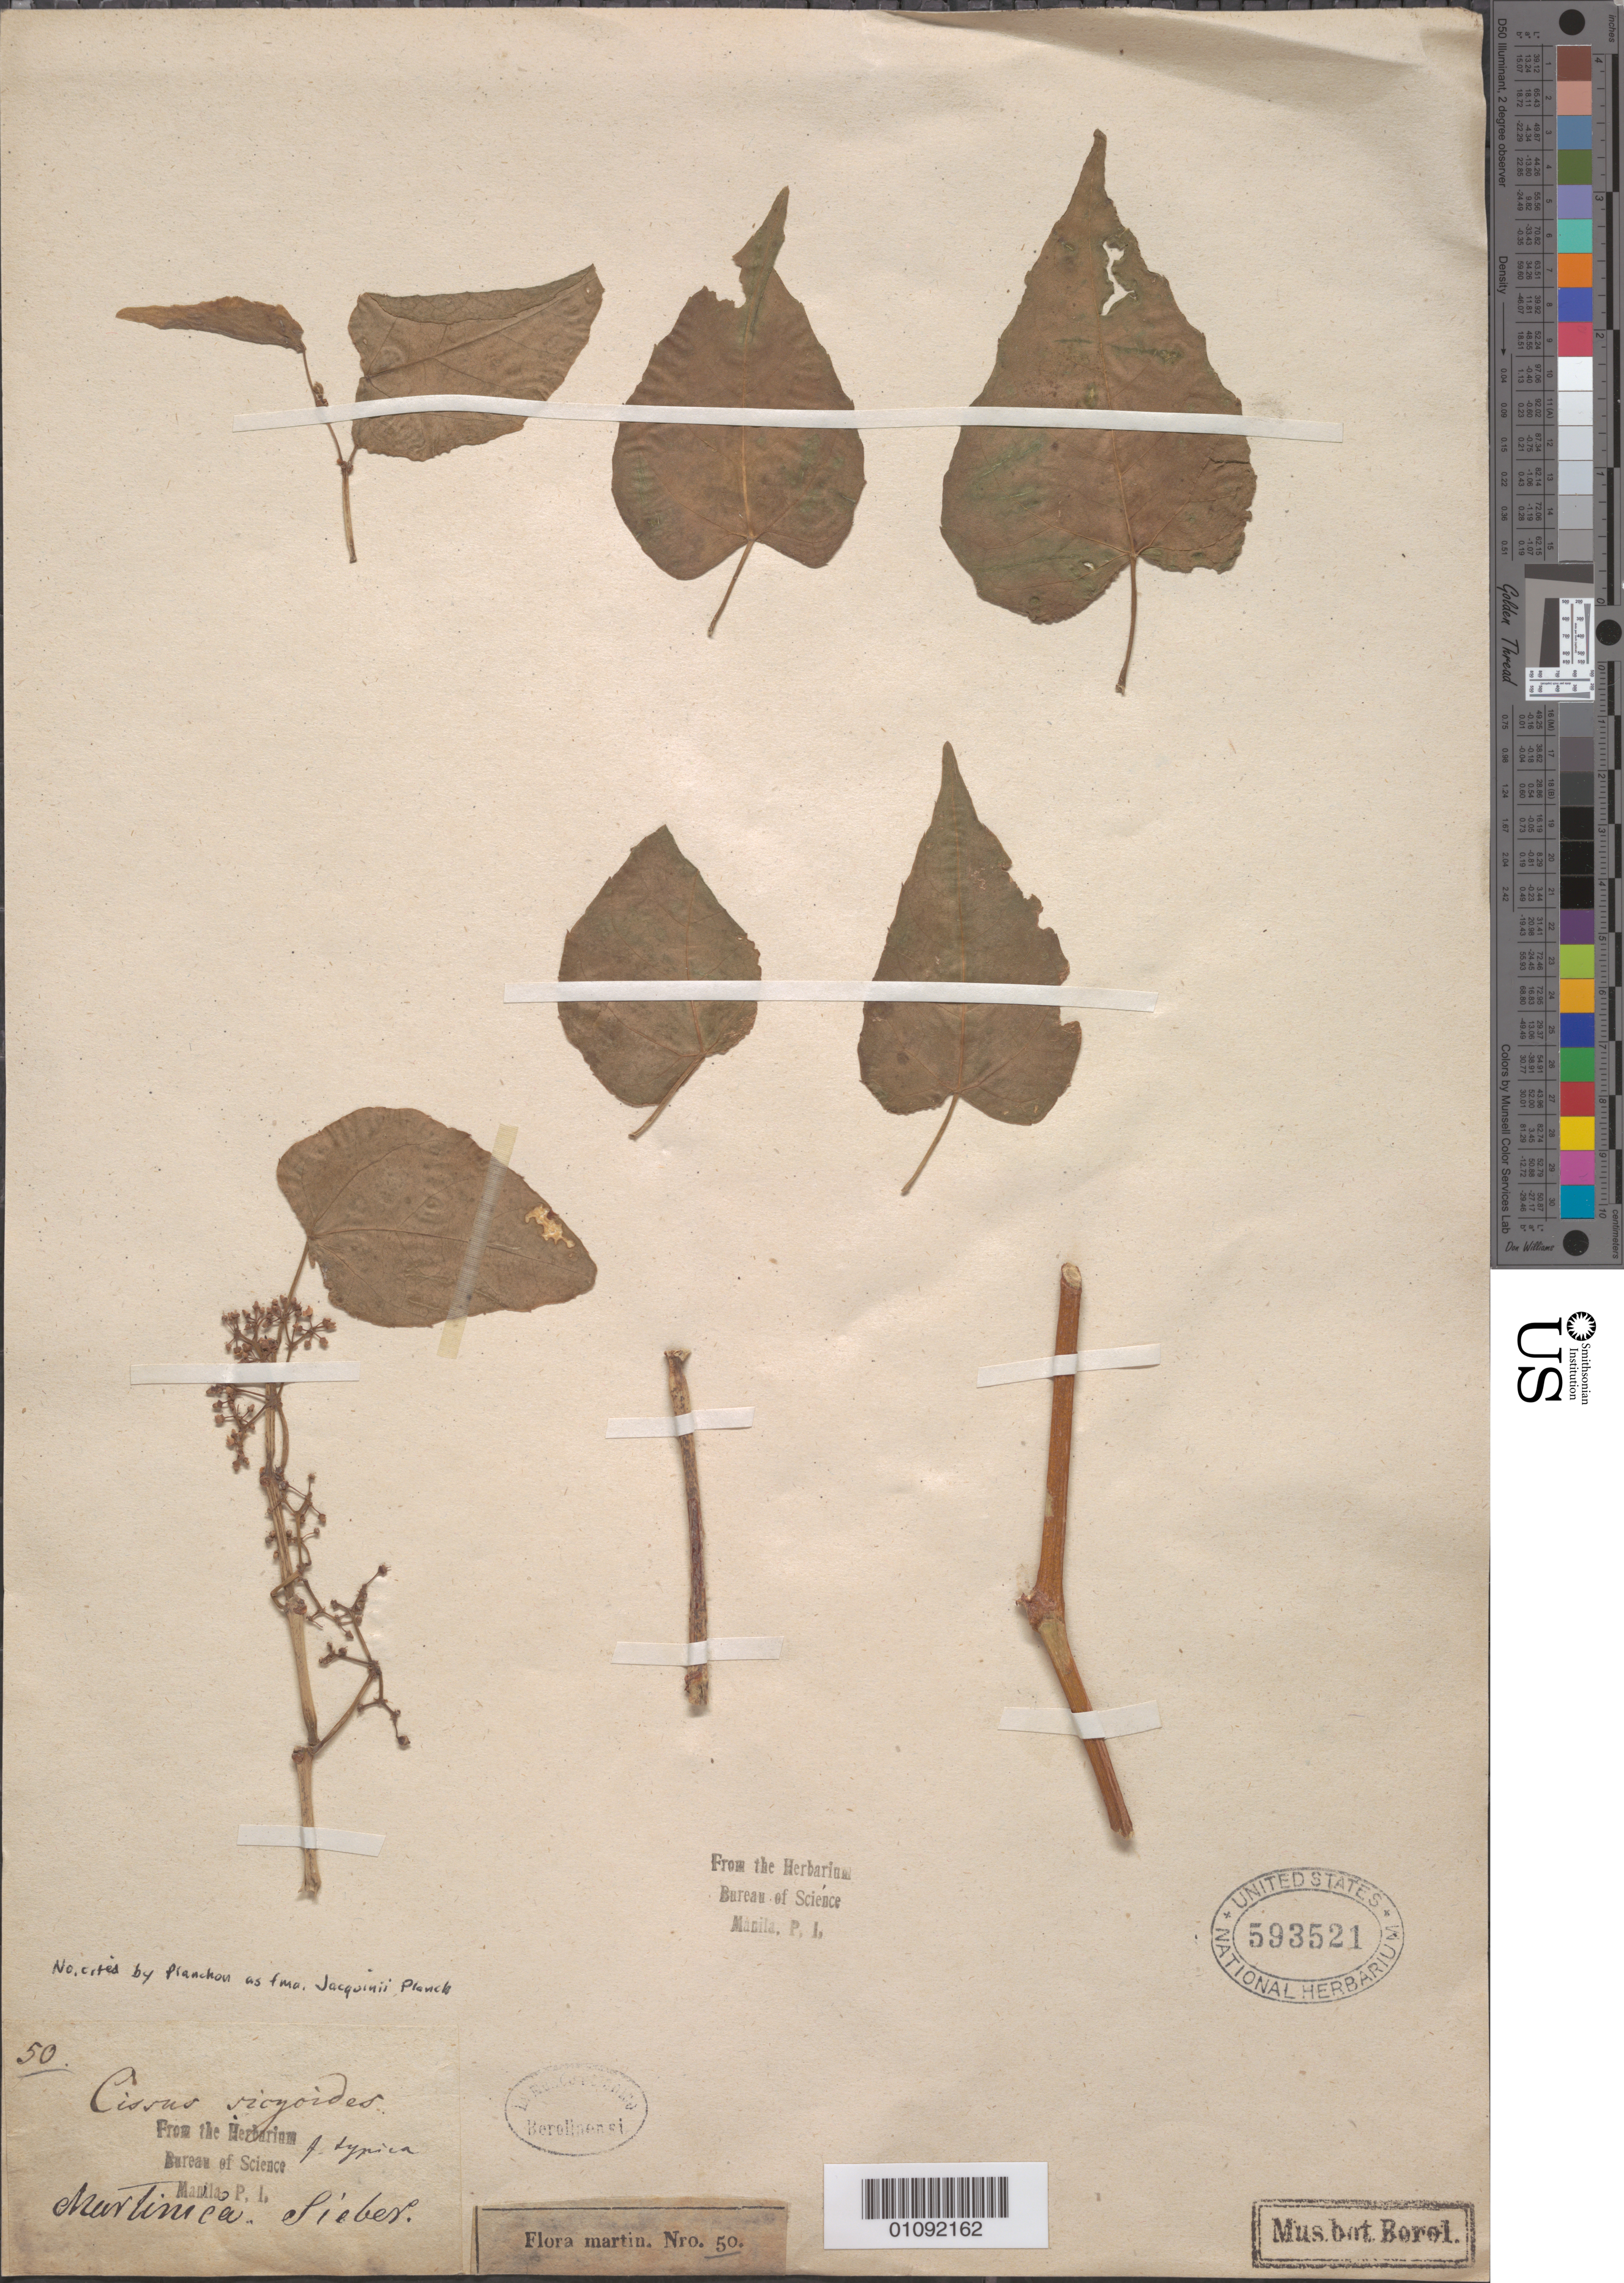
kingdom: Plantae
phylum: Tracheophyta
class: Magnoliopsida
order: Vitales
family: Vitaceae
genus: Cissus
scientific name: Cissus verticillata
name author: (L.) Nicolson & C.E. Jarvis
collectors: -- Sieber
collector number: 50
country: Martinique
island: Martinique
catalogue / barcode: US 593521